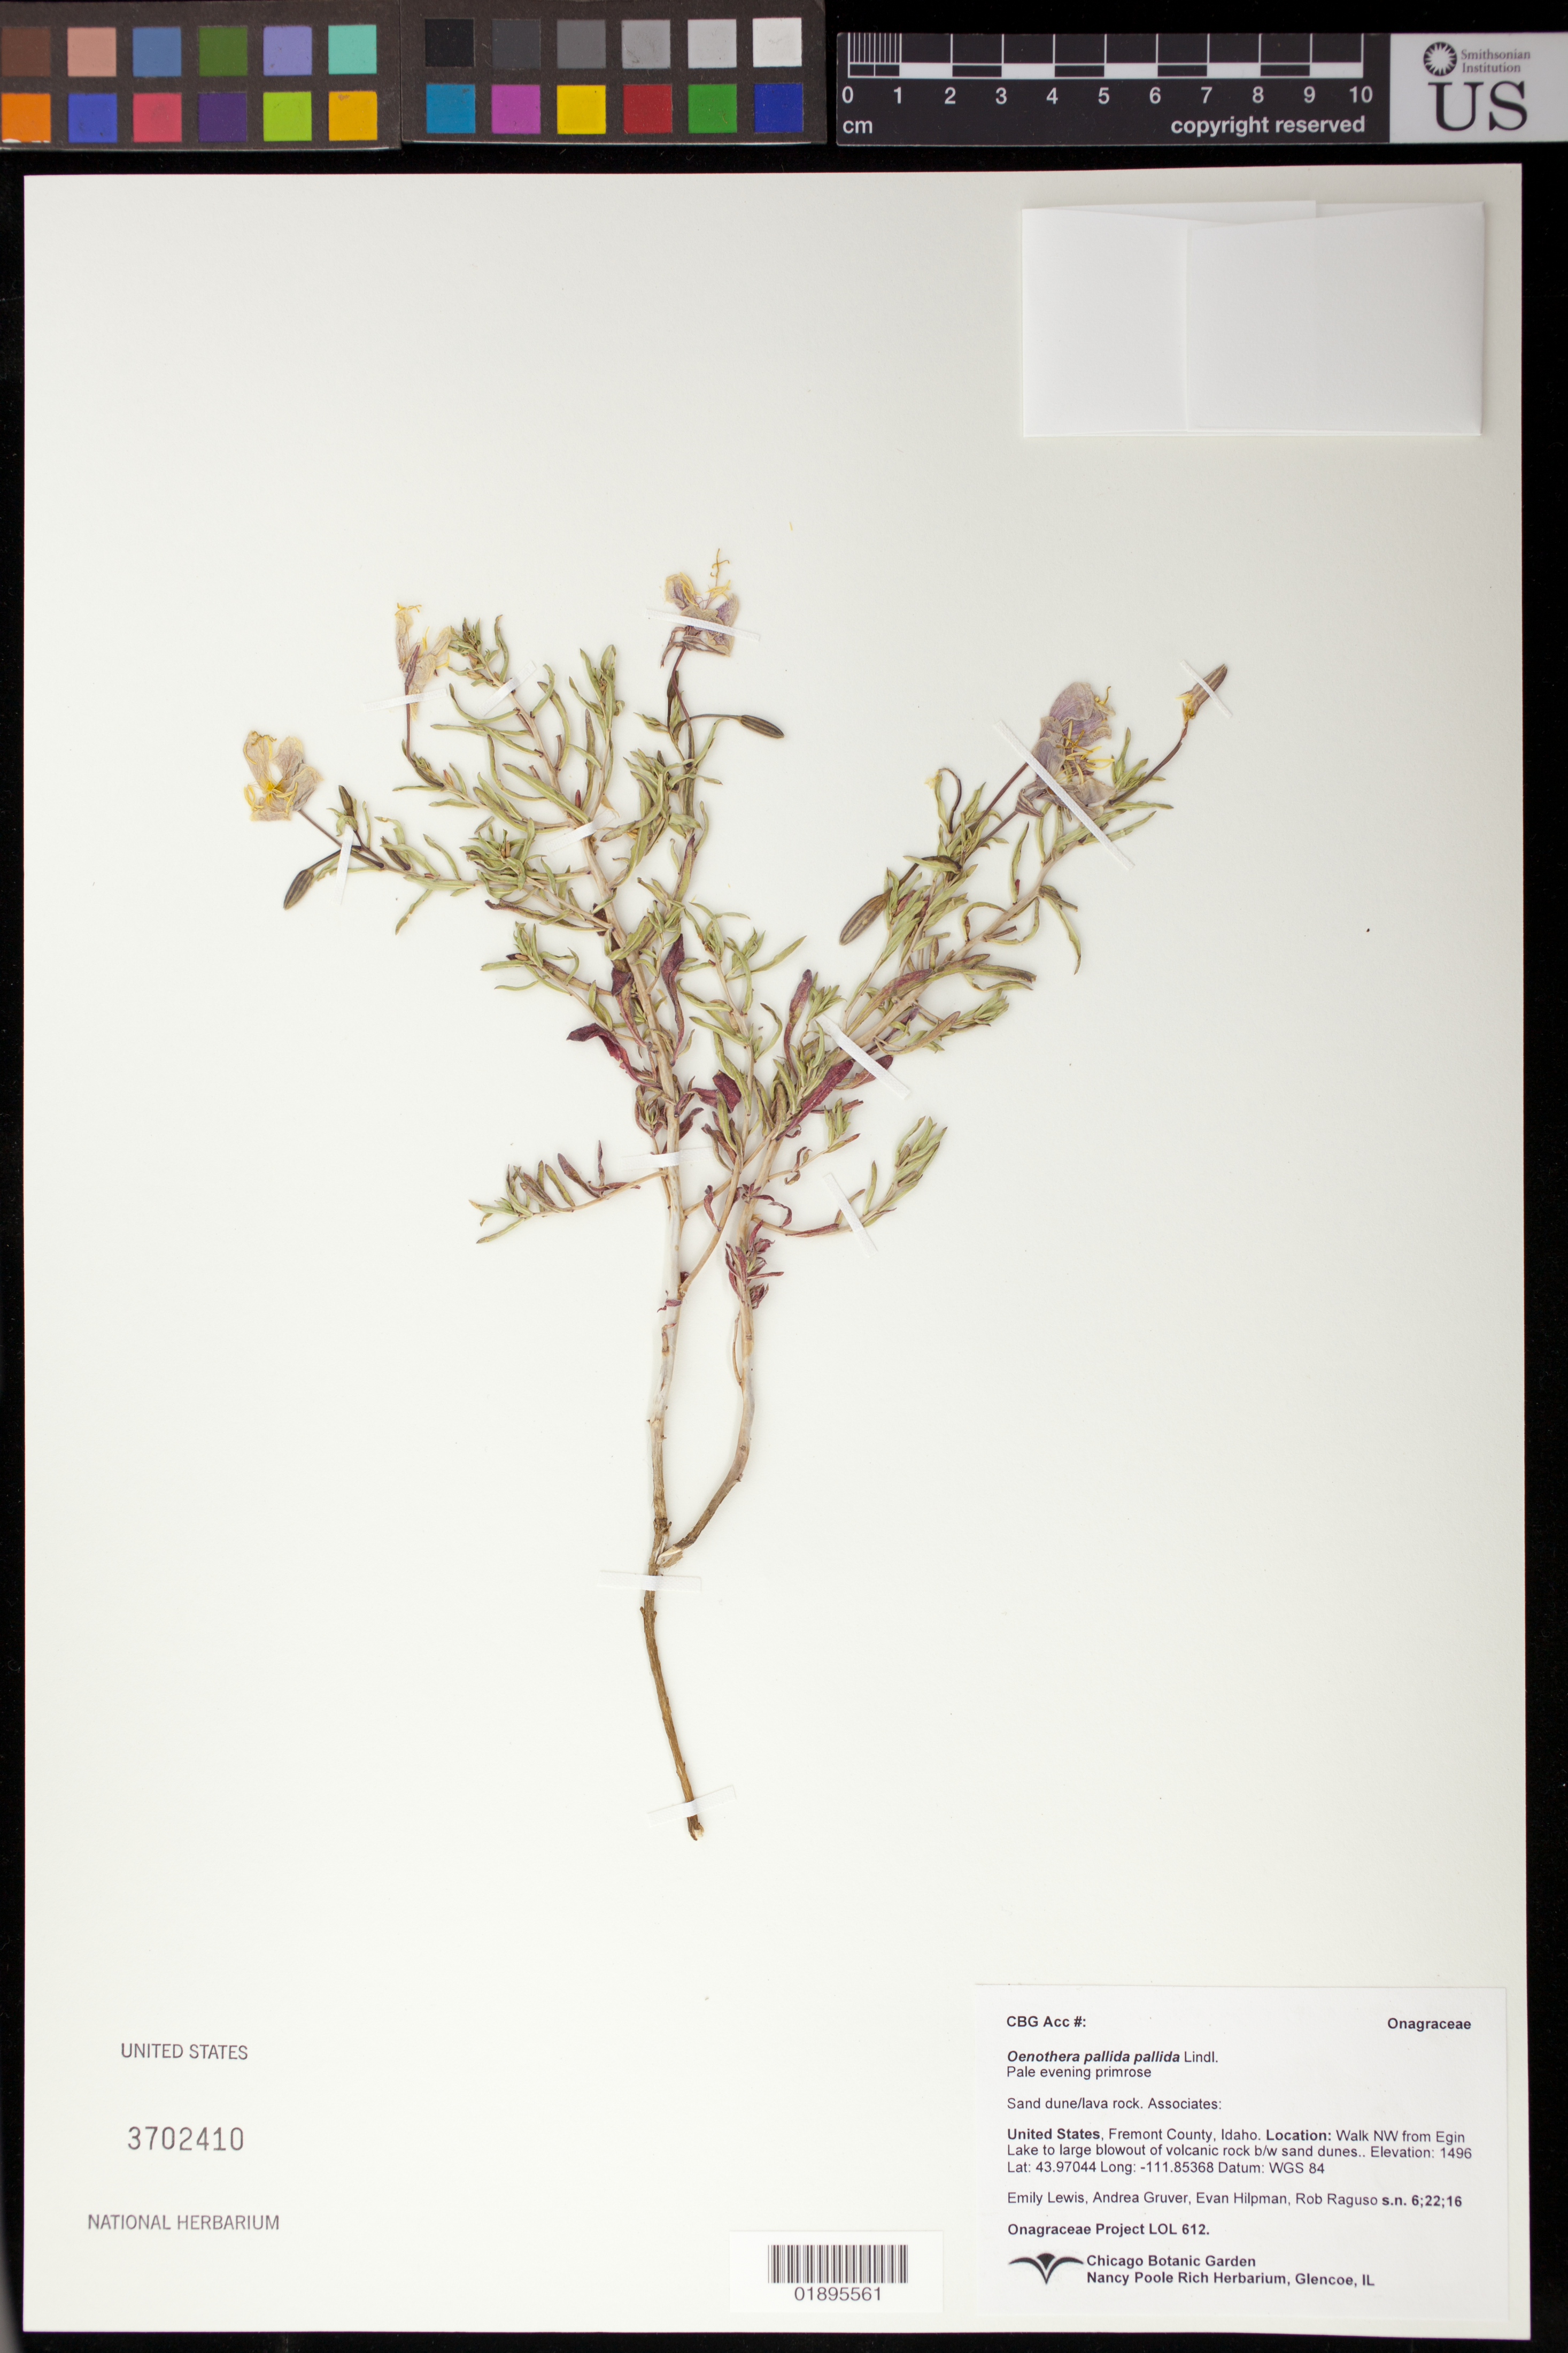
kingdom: Plantae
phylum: Tracheophyta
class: Magnoliopsida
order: Myrtales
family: Onagraceae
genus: Oenothera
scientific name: Oenothera pallida subsp. pallida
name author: Lindl.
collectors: E. Lewis, A. Gruver & E. Hilpman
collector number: LOL 612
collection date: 2016-06-22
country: United States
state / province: Idaho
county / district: Fremont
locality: Walk NW from Egin Lake to large blowout of volcanic rock b/w sand dunes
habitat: Sand dune/lava rock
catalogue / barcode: US 3702409